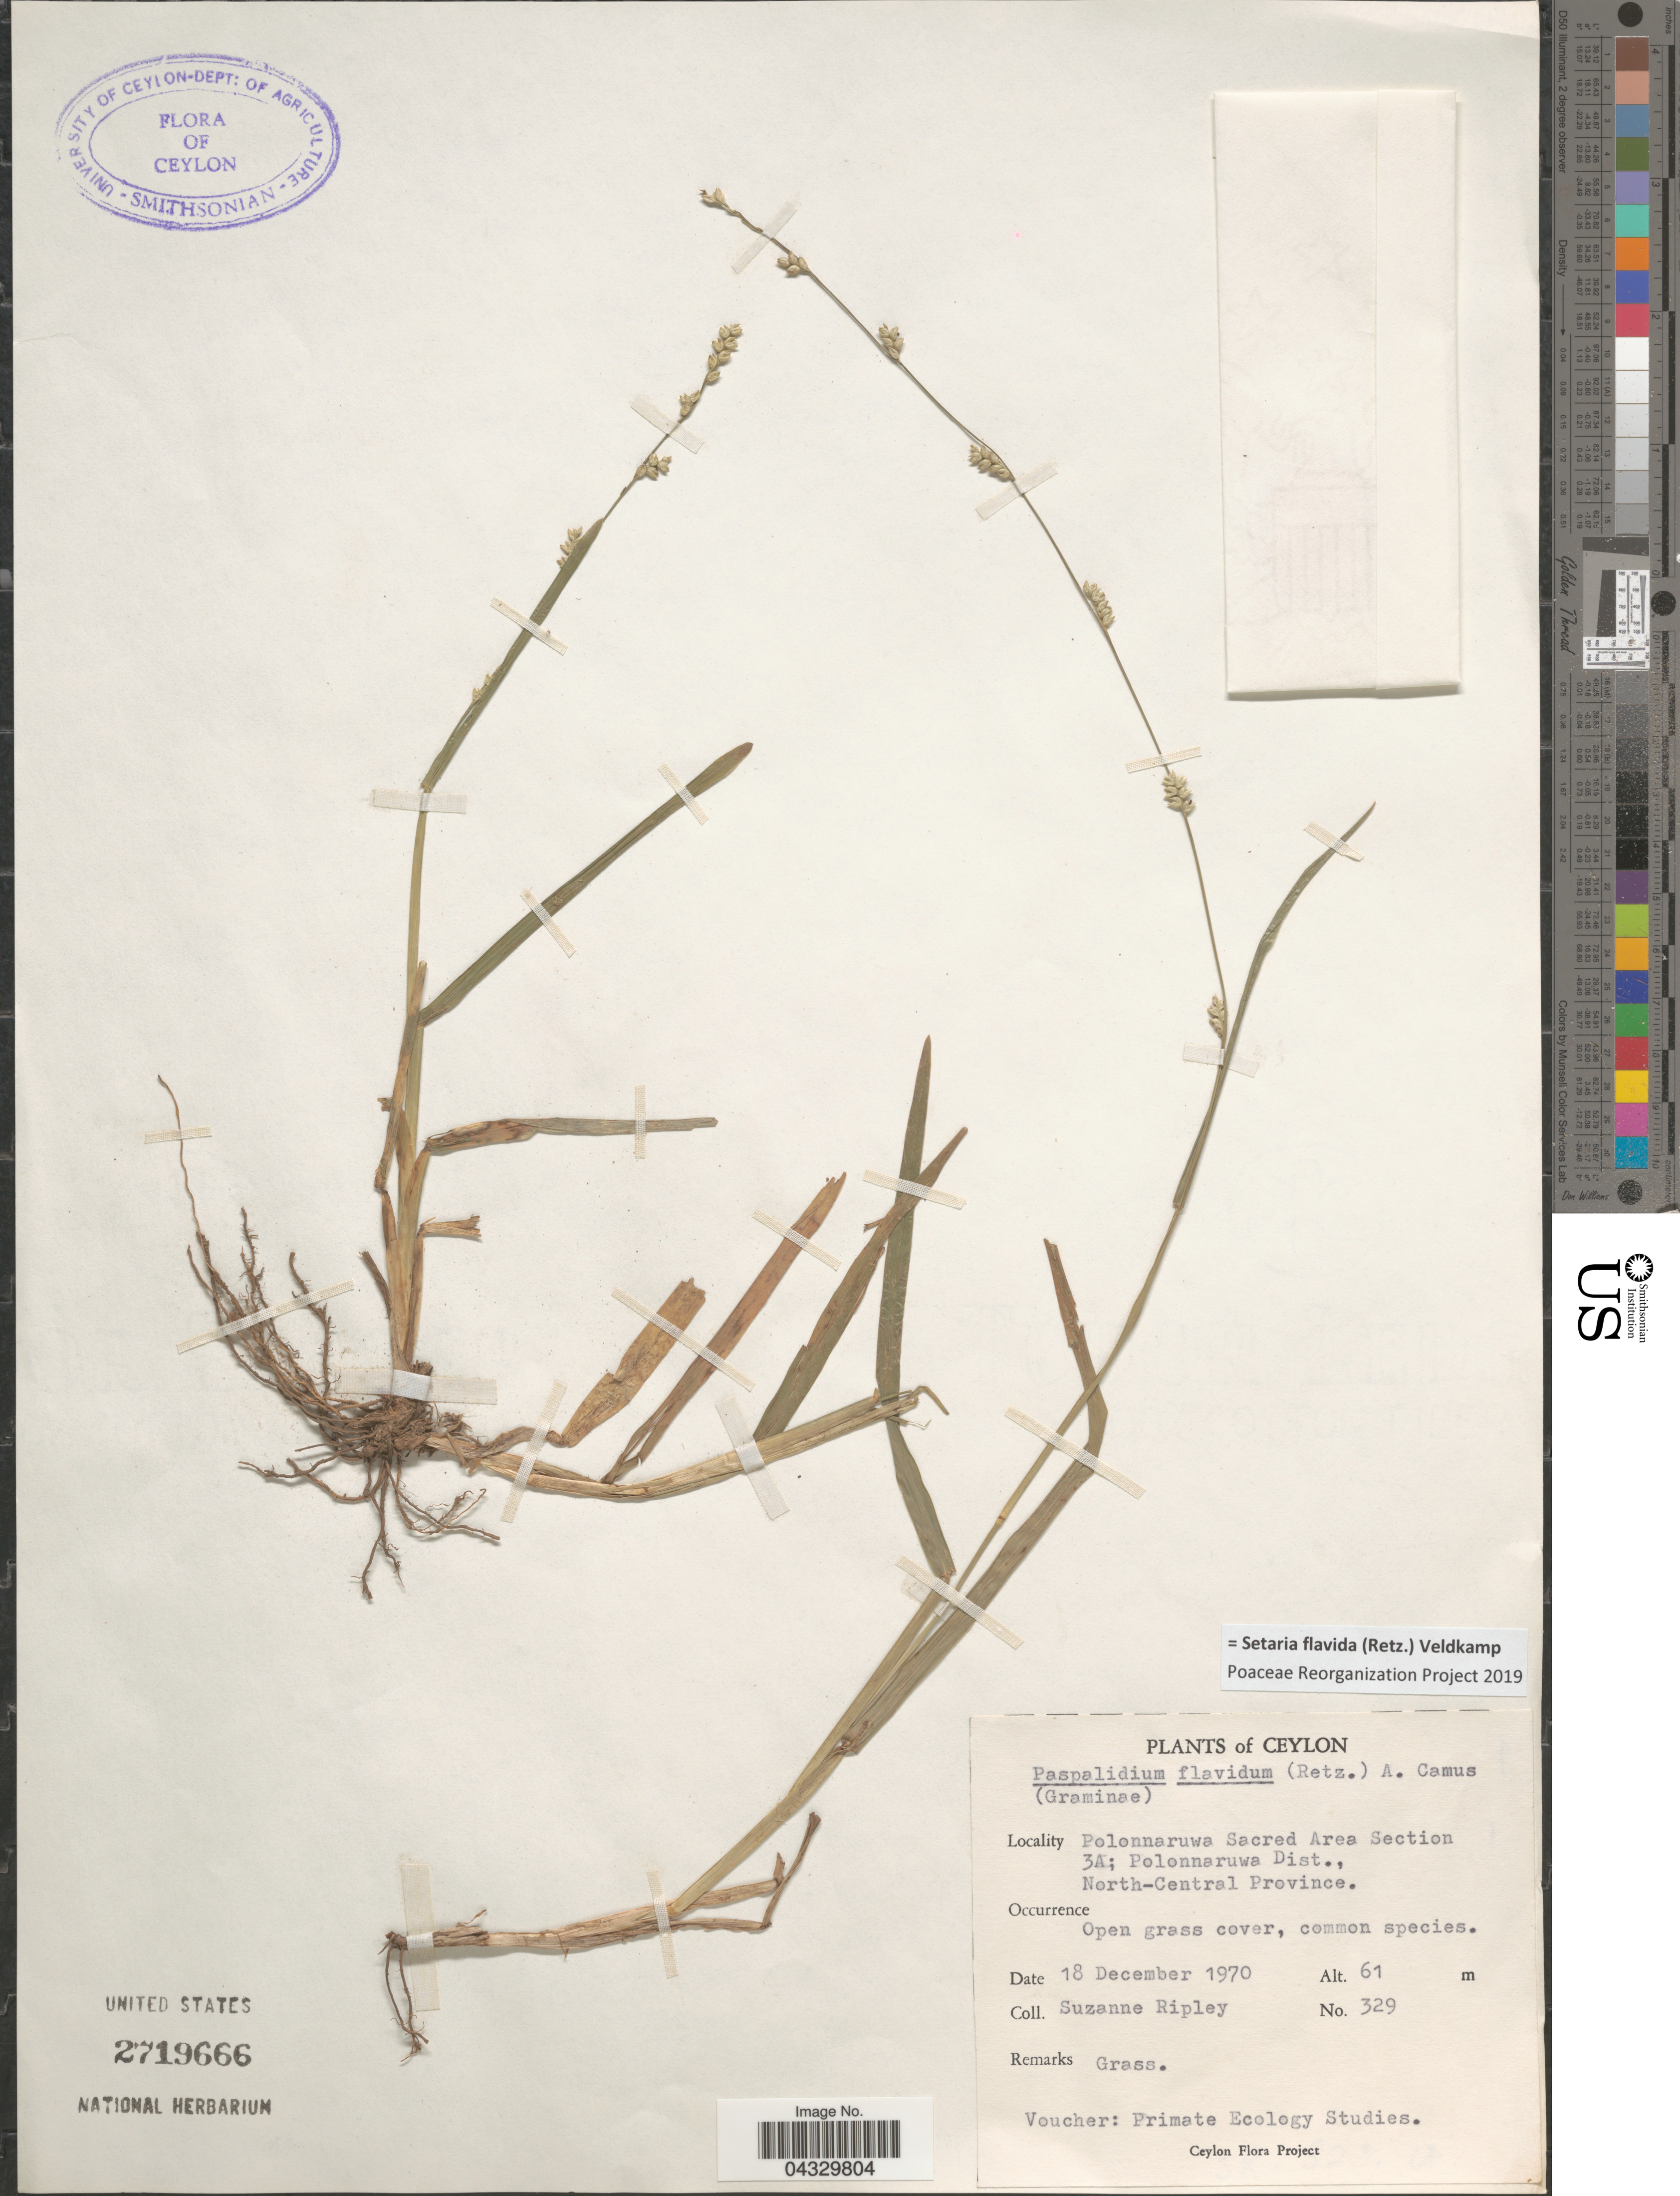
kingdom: Plantae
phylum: Tracheophyta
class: Liliopsida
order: Poales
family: Poaceae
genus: Setaria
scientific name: Setaria flavida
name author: (Retz.) Veldkamp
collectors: S. Ripley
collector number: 329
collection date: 1970-12-18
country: Sri Lanka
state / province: North Central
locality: Ceylon. Polonnaruwa Sacred Area Section 3A; Polonnaruwa Dist.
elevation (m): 61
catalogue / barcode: US 2719666